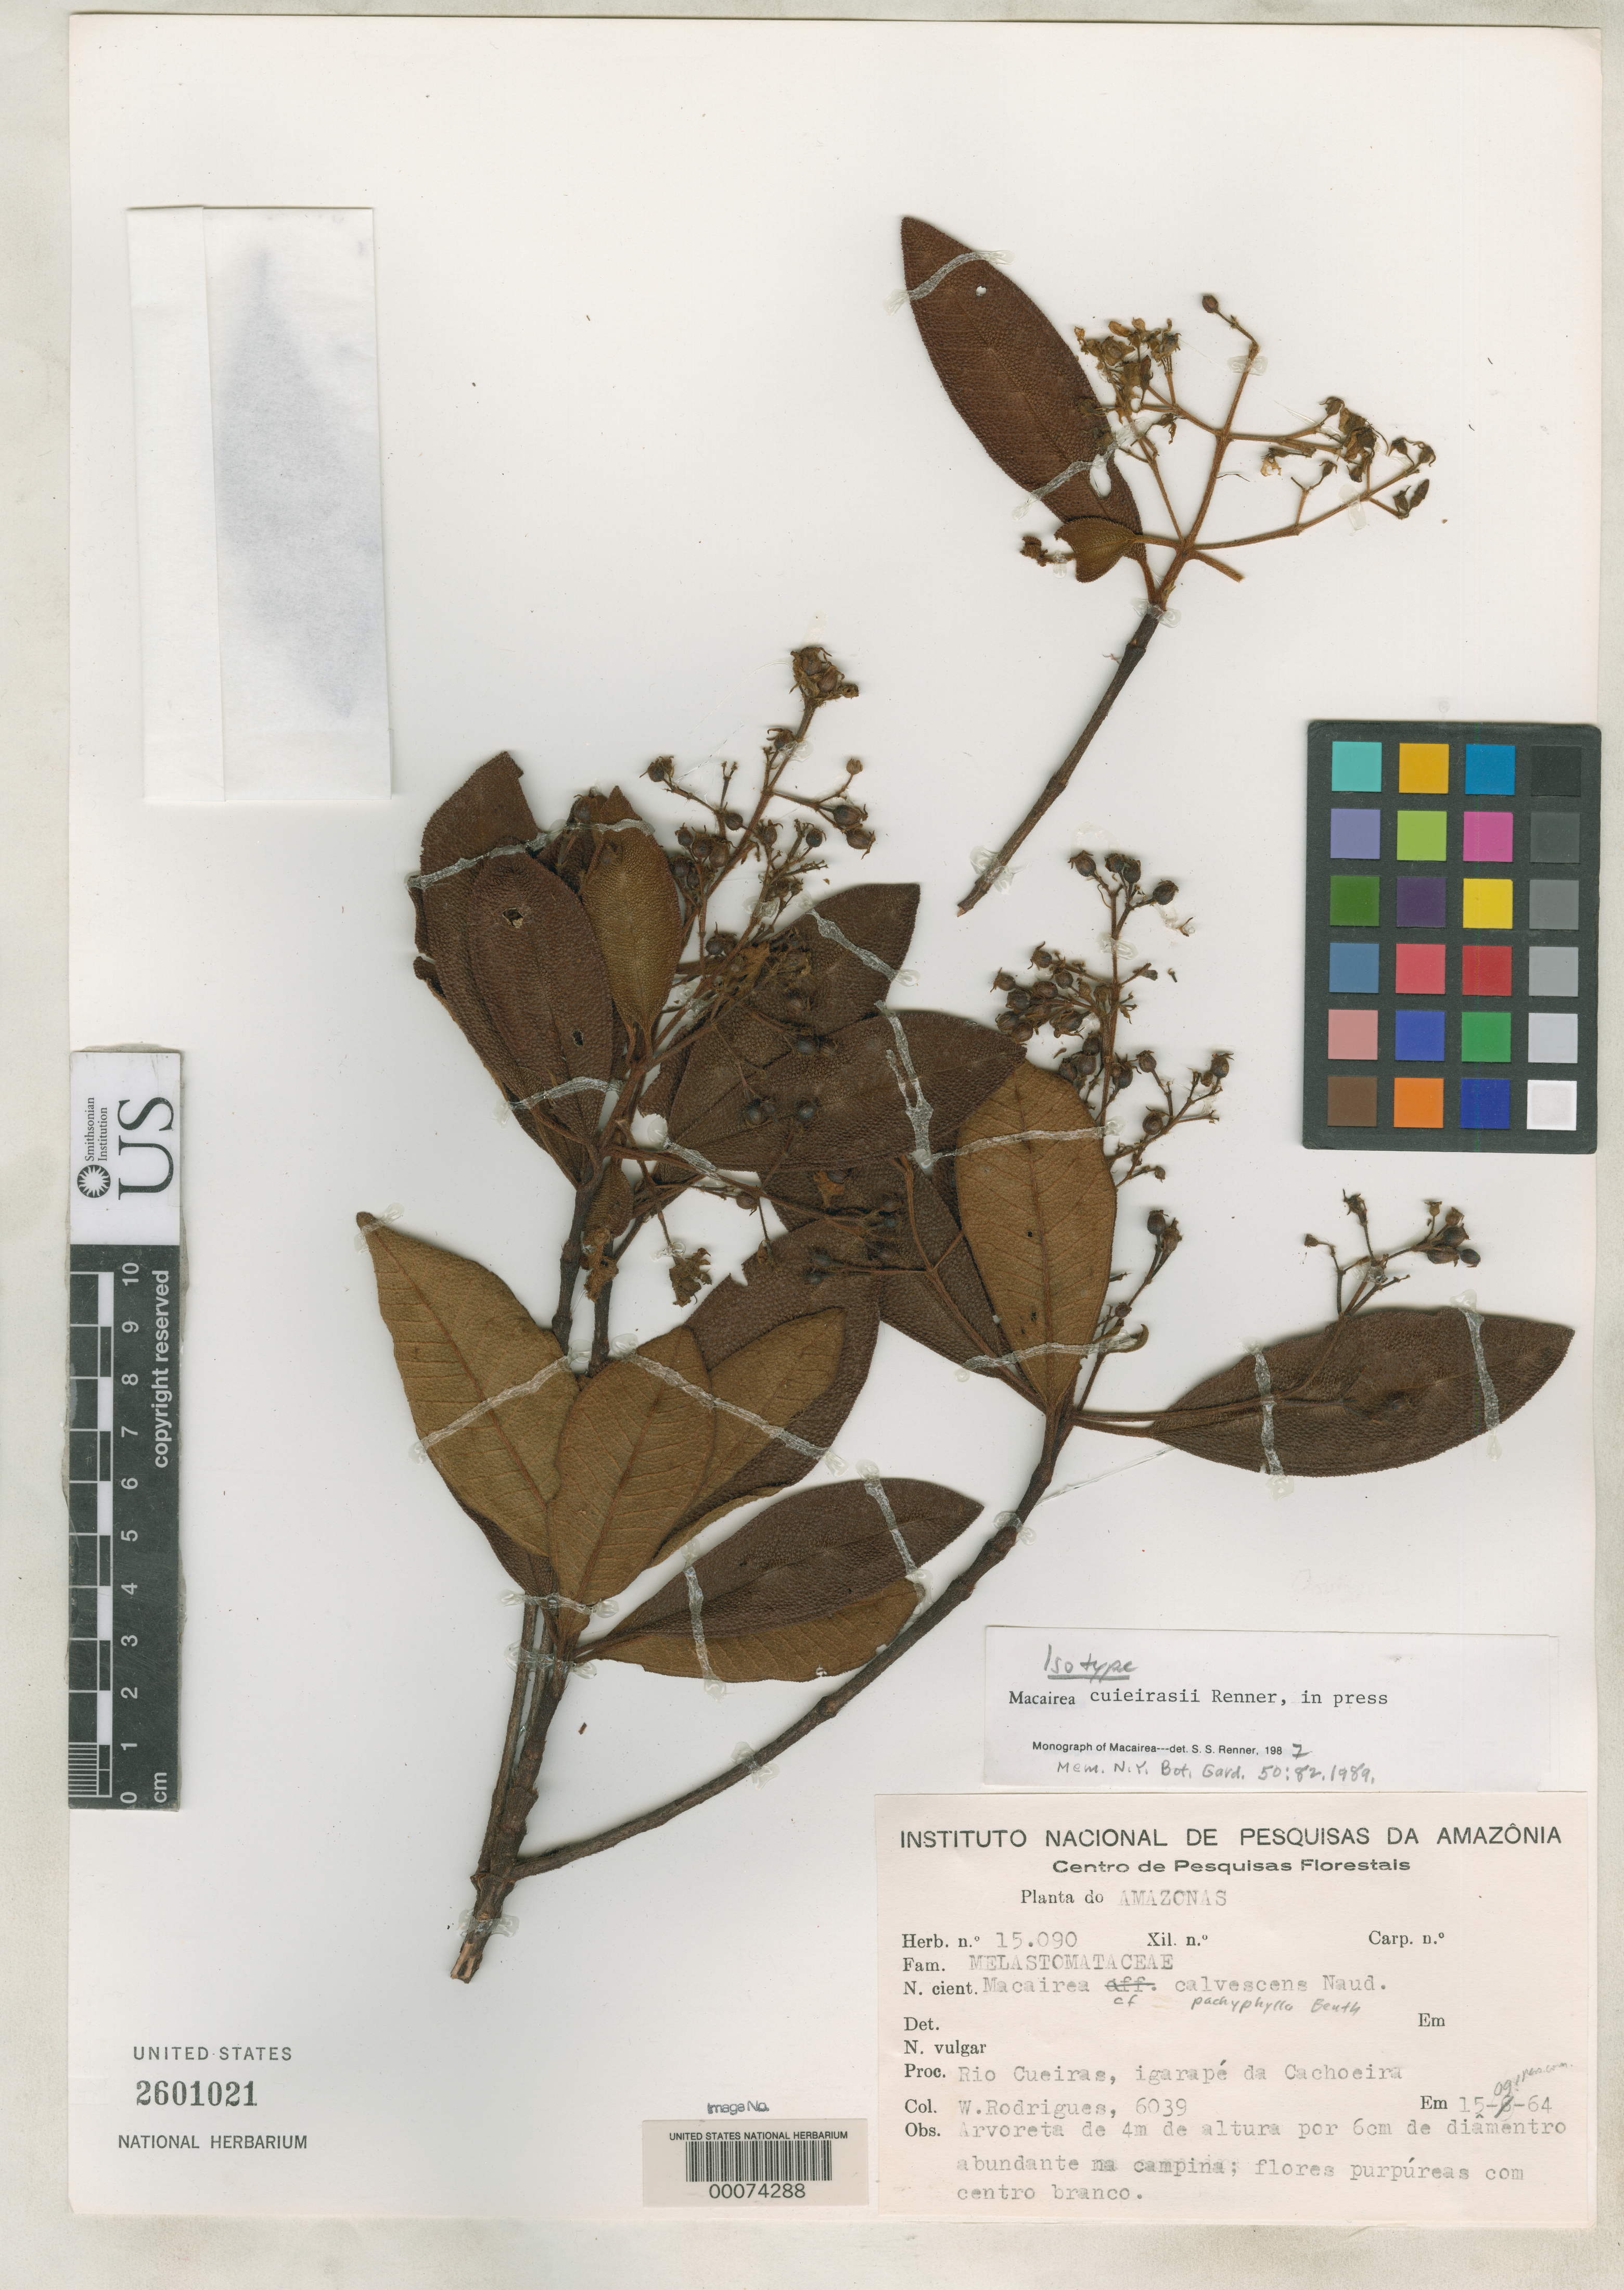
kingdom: Plantae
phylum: Tracheophyta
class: Magnoliopsida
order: Myrtales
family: Melastomataceae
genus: Macairea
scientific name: Macairea cuieirasii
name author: S.S. Renner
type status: Isotype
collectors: W. A. Rodrigues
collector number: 6039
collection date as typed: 15 Sep 1964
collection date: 1964-09-15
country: Brazil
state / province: Amazonas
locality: Rio Cueiras, Igarape Dacachoeira.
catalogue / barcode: US 2601021